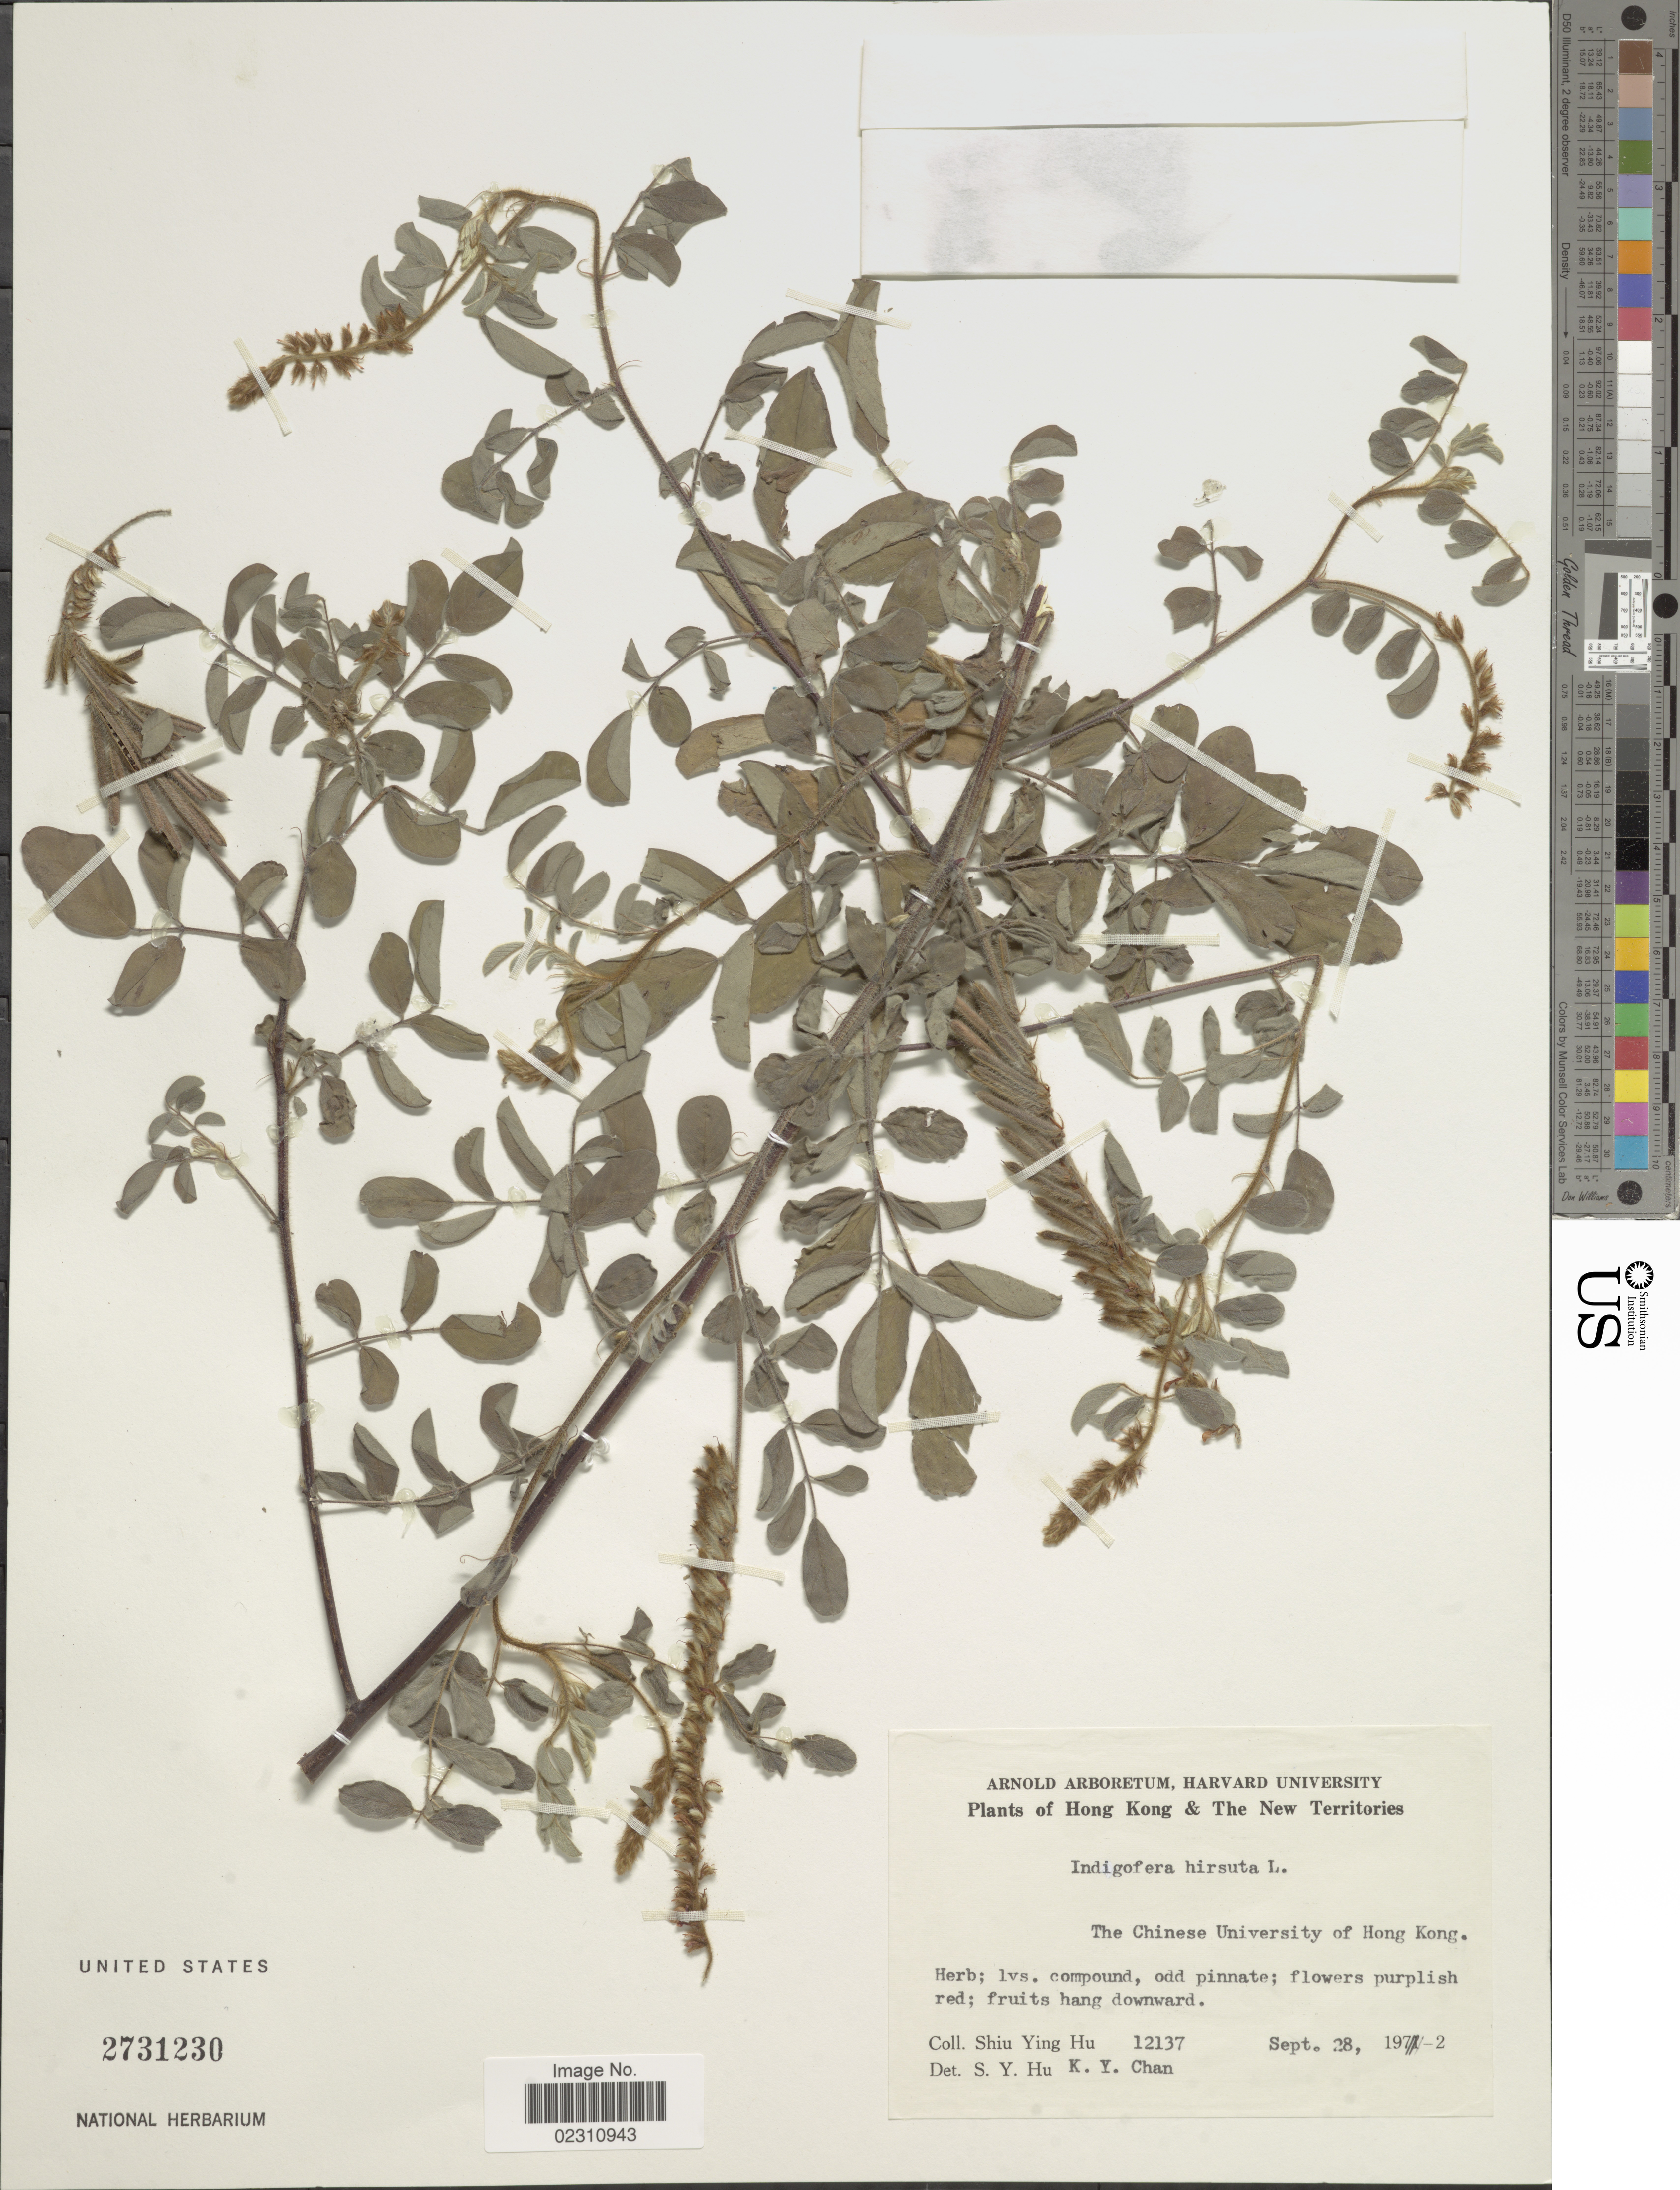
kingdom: Plantae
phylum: Tracheophyta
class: Magnoliopsida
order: Fabales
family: Fabaceae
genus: Indigofera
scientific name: Indigofera hirsuta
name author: L.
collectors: S. Y. Hu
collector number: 12137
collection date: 1972-09-28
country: China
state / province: Hong Kong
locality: The New Territories, The Chinese University of Hong Kong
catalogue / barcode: US 2731230